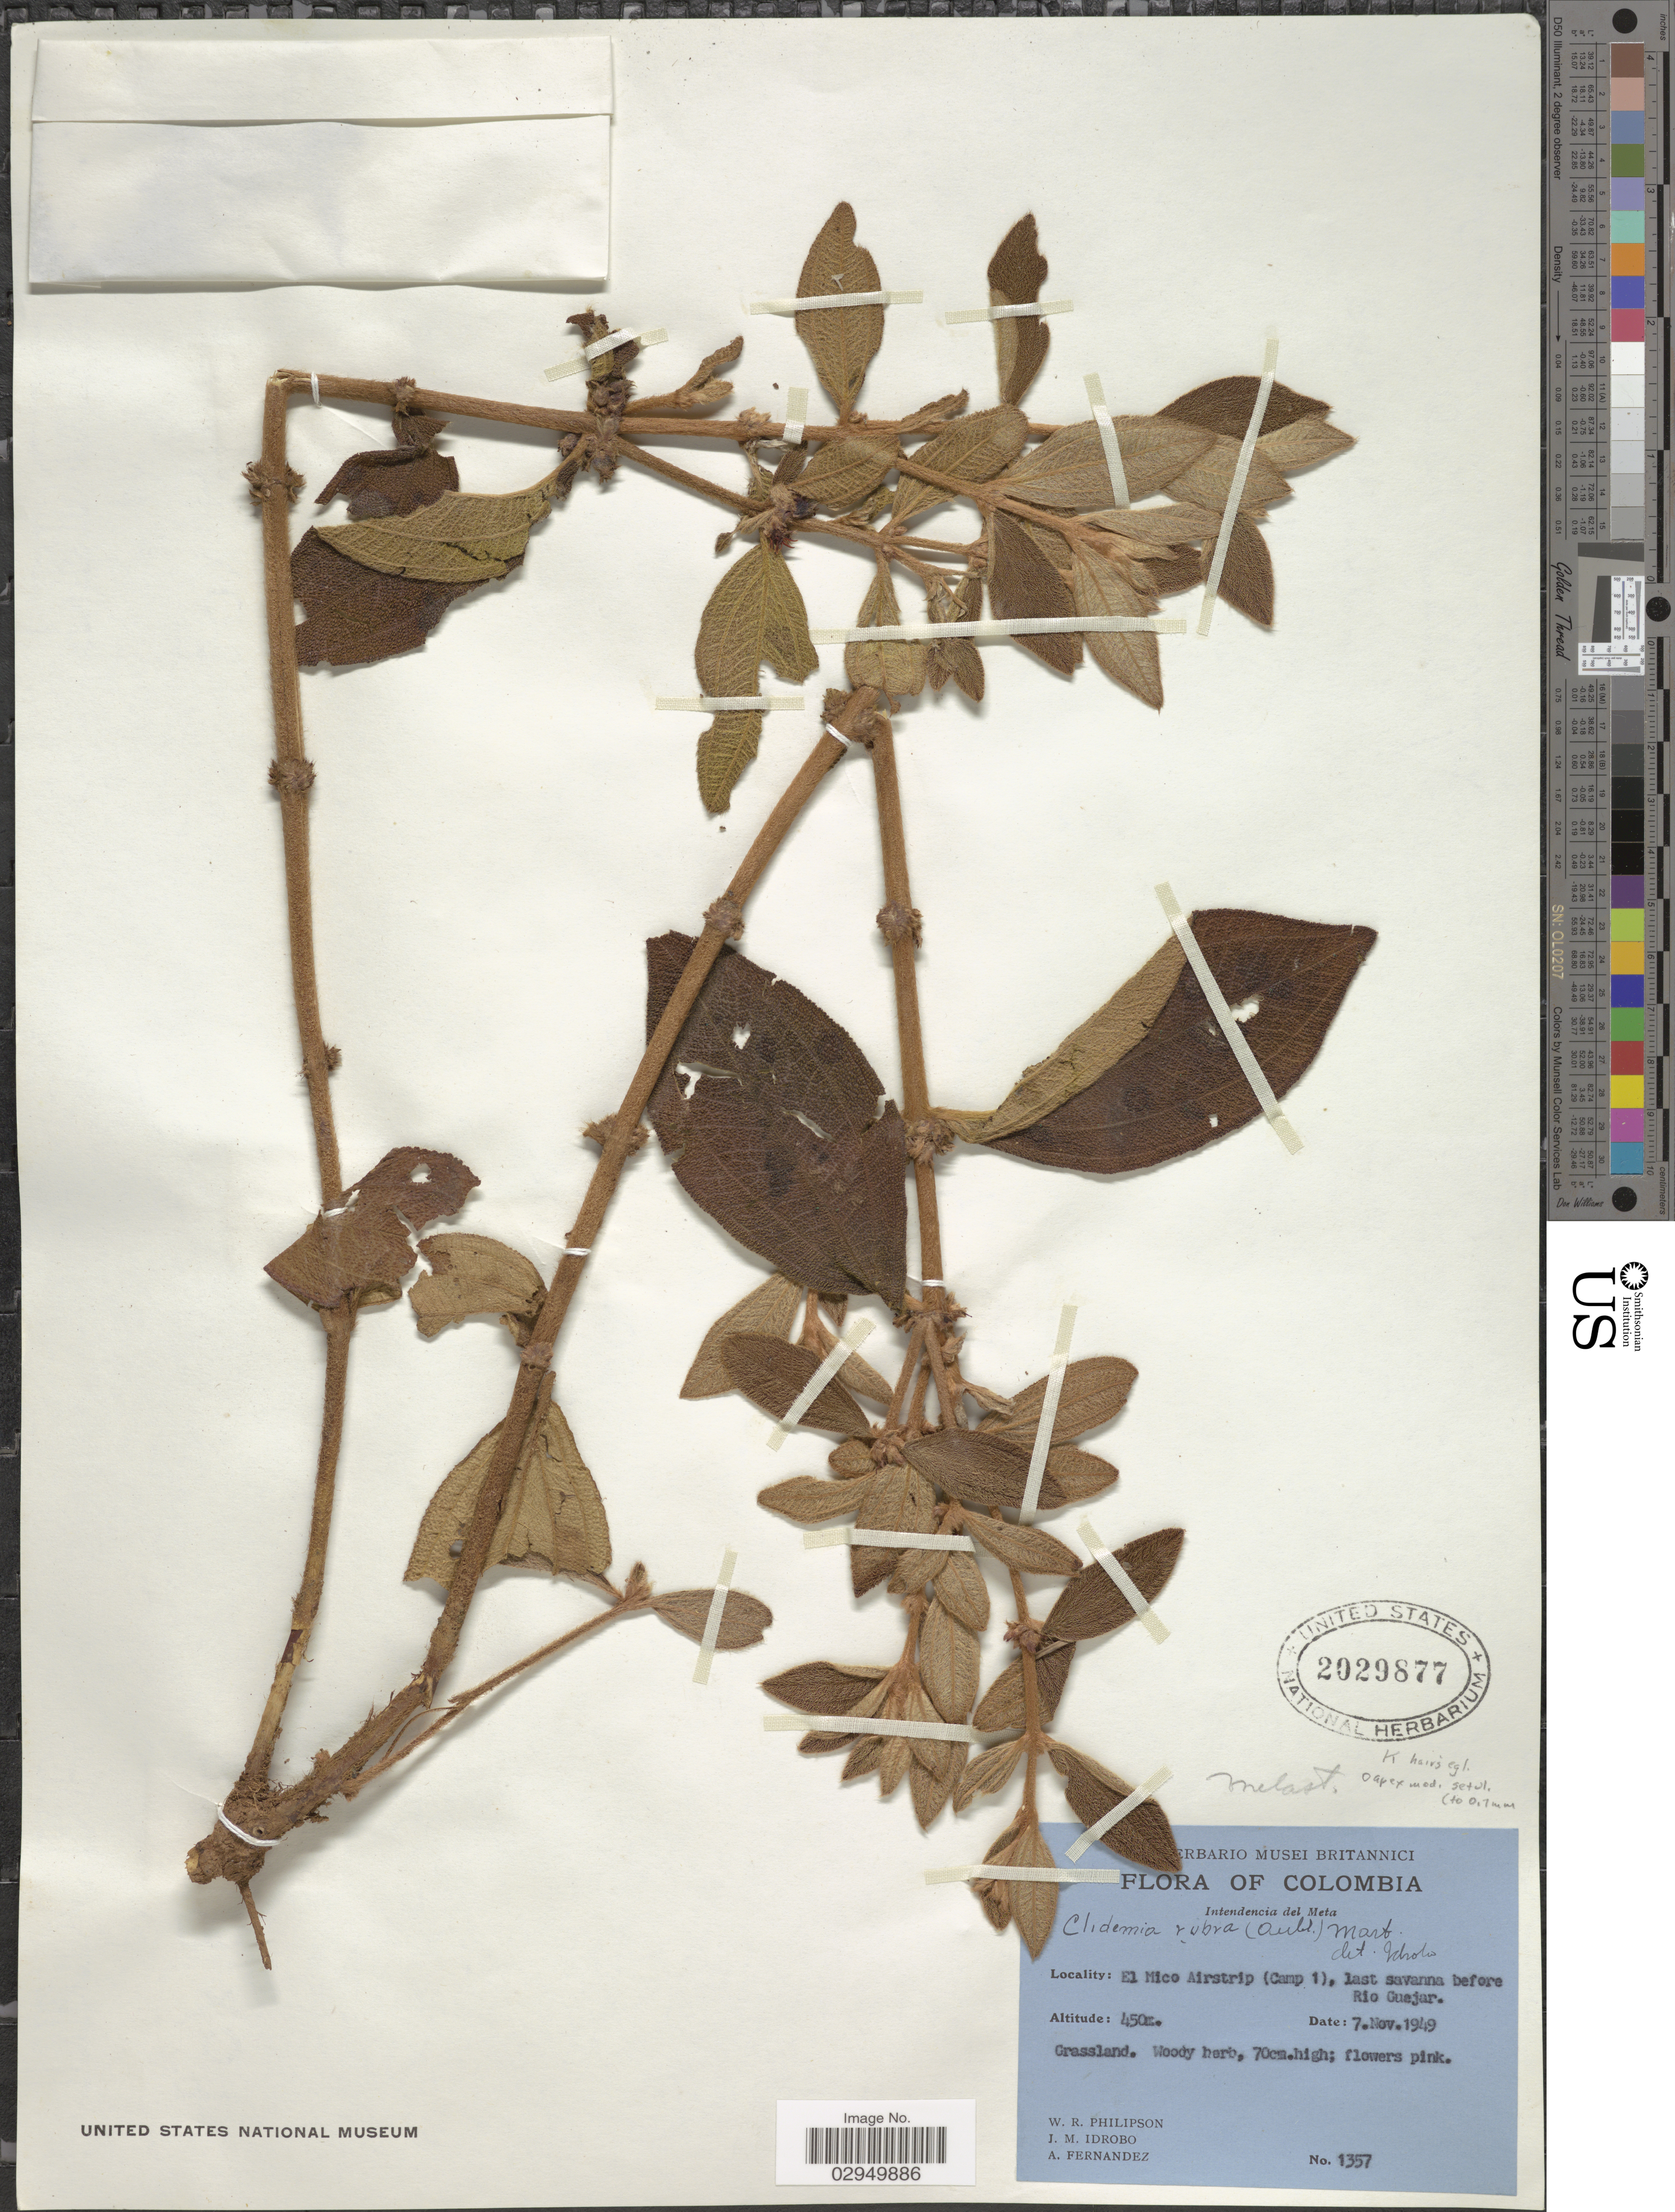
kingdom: Plantae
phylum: Tracheophyta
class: Magnoliopsida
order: Myrtales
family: Melastomataceae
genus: Clidemia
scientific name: Clidemia sericea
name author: D. Don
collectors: W. R. Philipson, J. M. Idrobo & A. Fernandez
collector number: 1357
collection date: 1949-11-07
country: Colombia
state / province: Meta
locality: Intendencia del Meta. El Mico Airstrip (Camp 1), last savanna before Rio Guajar.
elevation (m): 450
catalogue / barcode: US 2029877